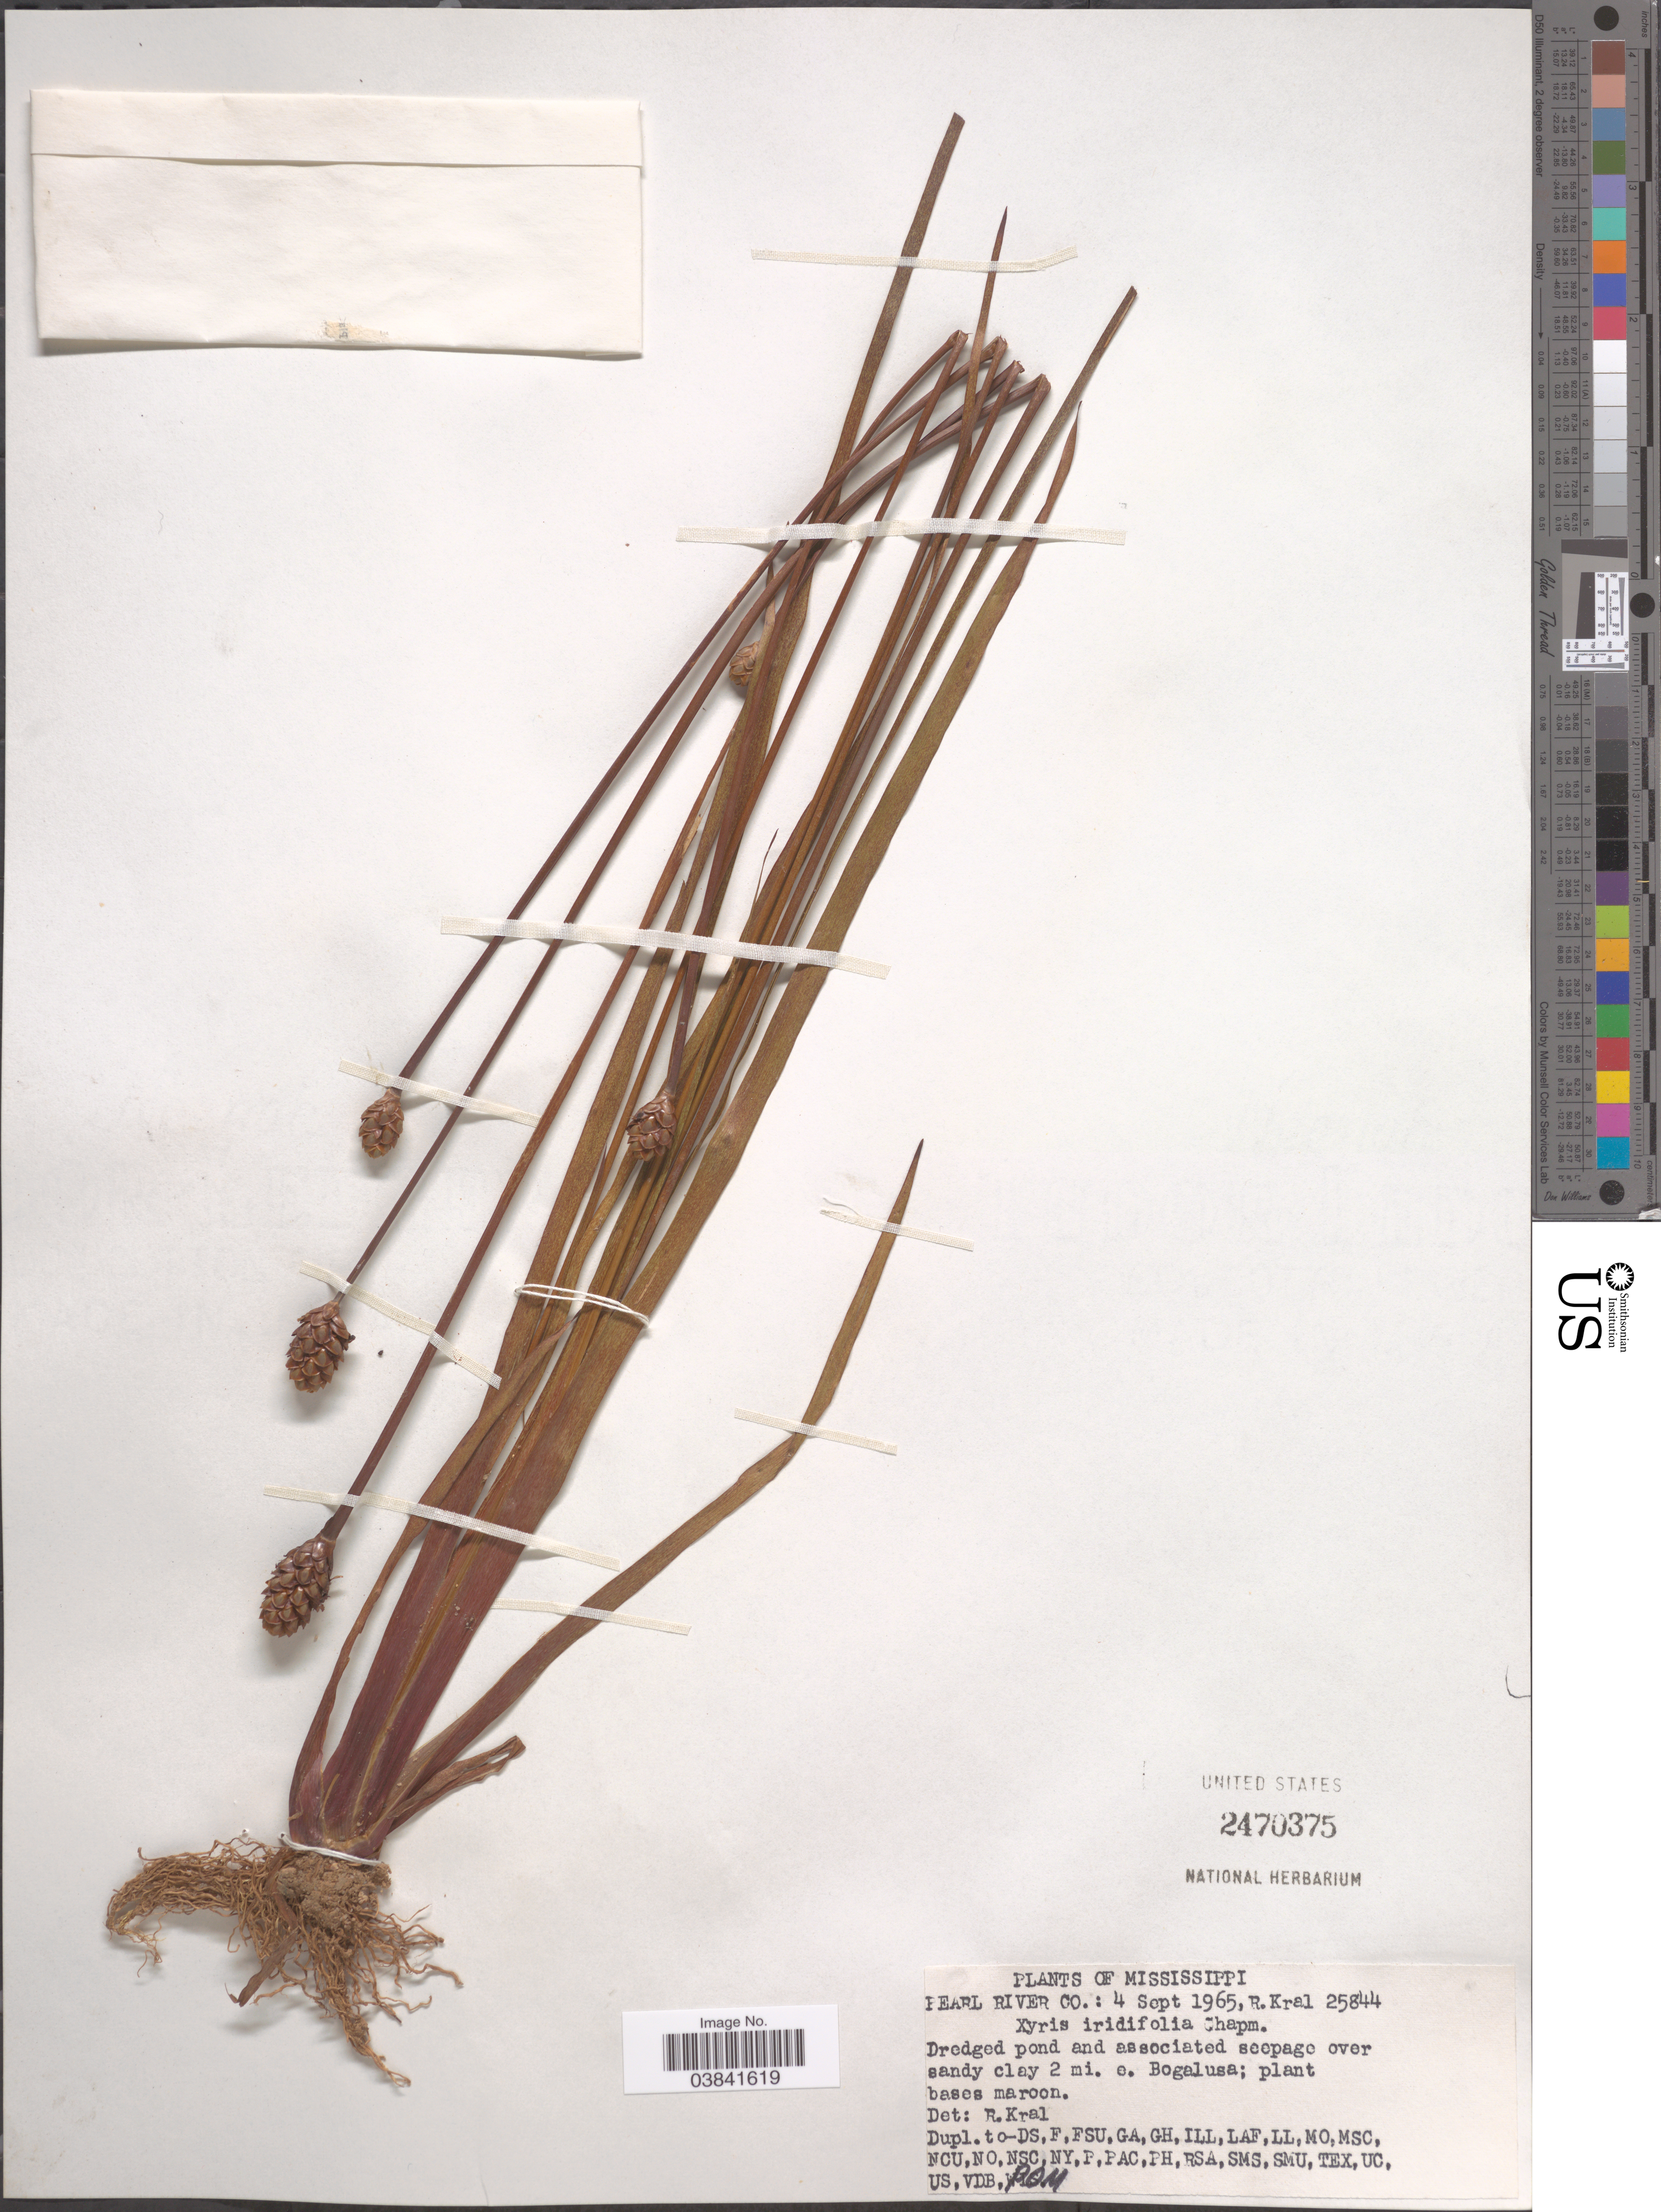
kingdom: Plantae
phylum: Tracheophyta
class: Liliopsida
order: Poales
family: Xyridaceae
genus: Xyris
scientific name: Xyris iridifolia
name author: Chapm.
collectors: R. Kral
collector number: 25844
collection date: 1965-09-04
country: United States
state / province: Mississippi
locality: Pearl River Co.: Dredged pond and associated seepage over sandy clay 2 mi. e. Bogalusa.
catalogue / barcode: US 2470375